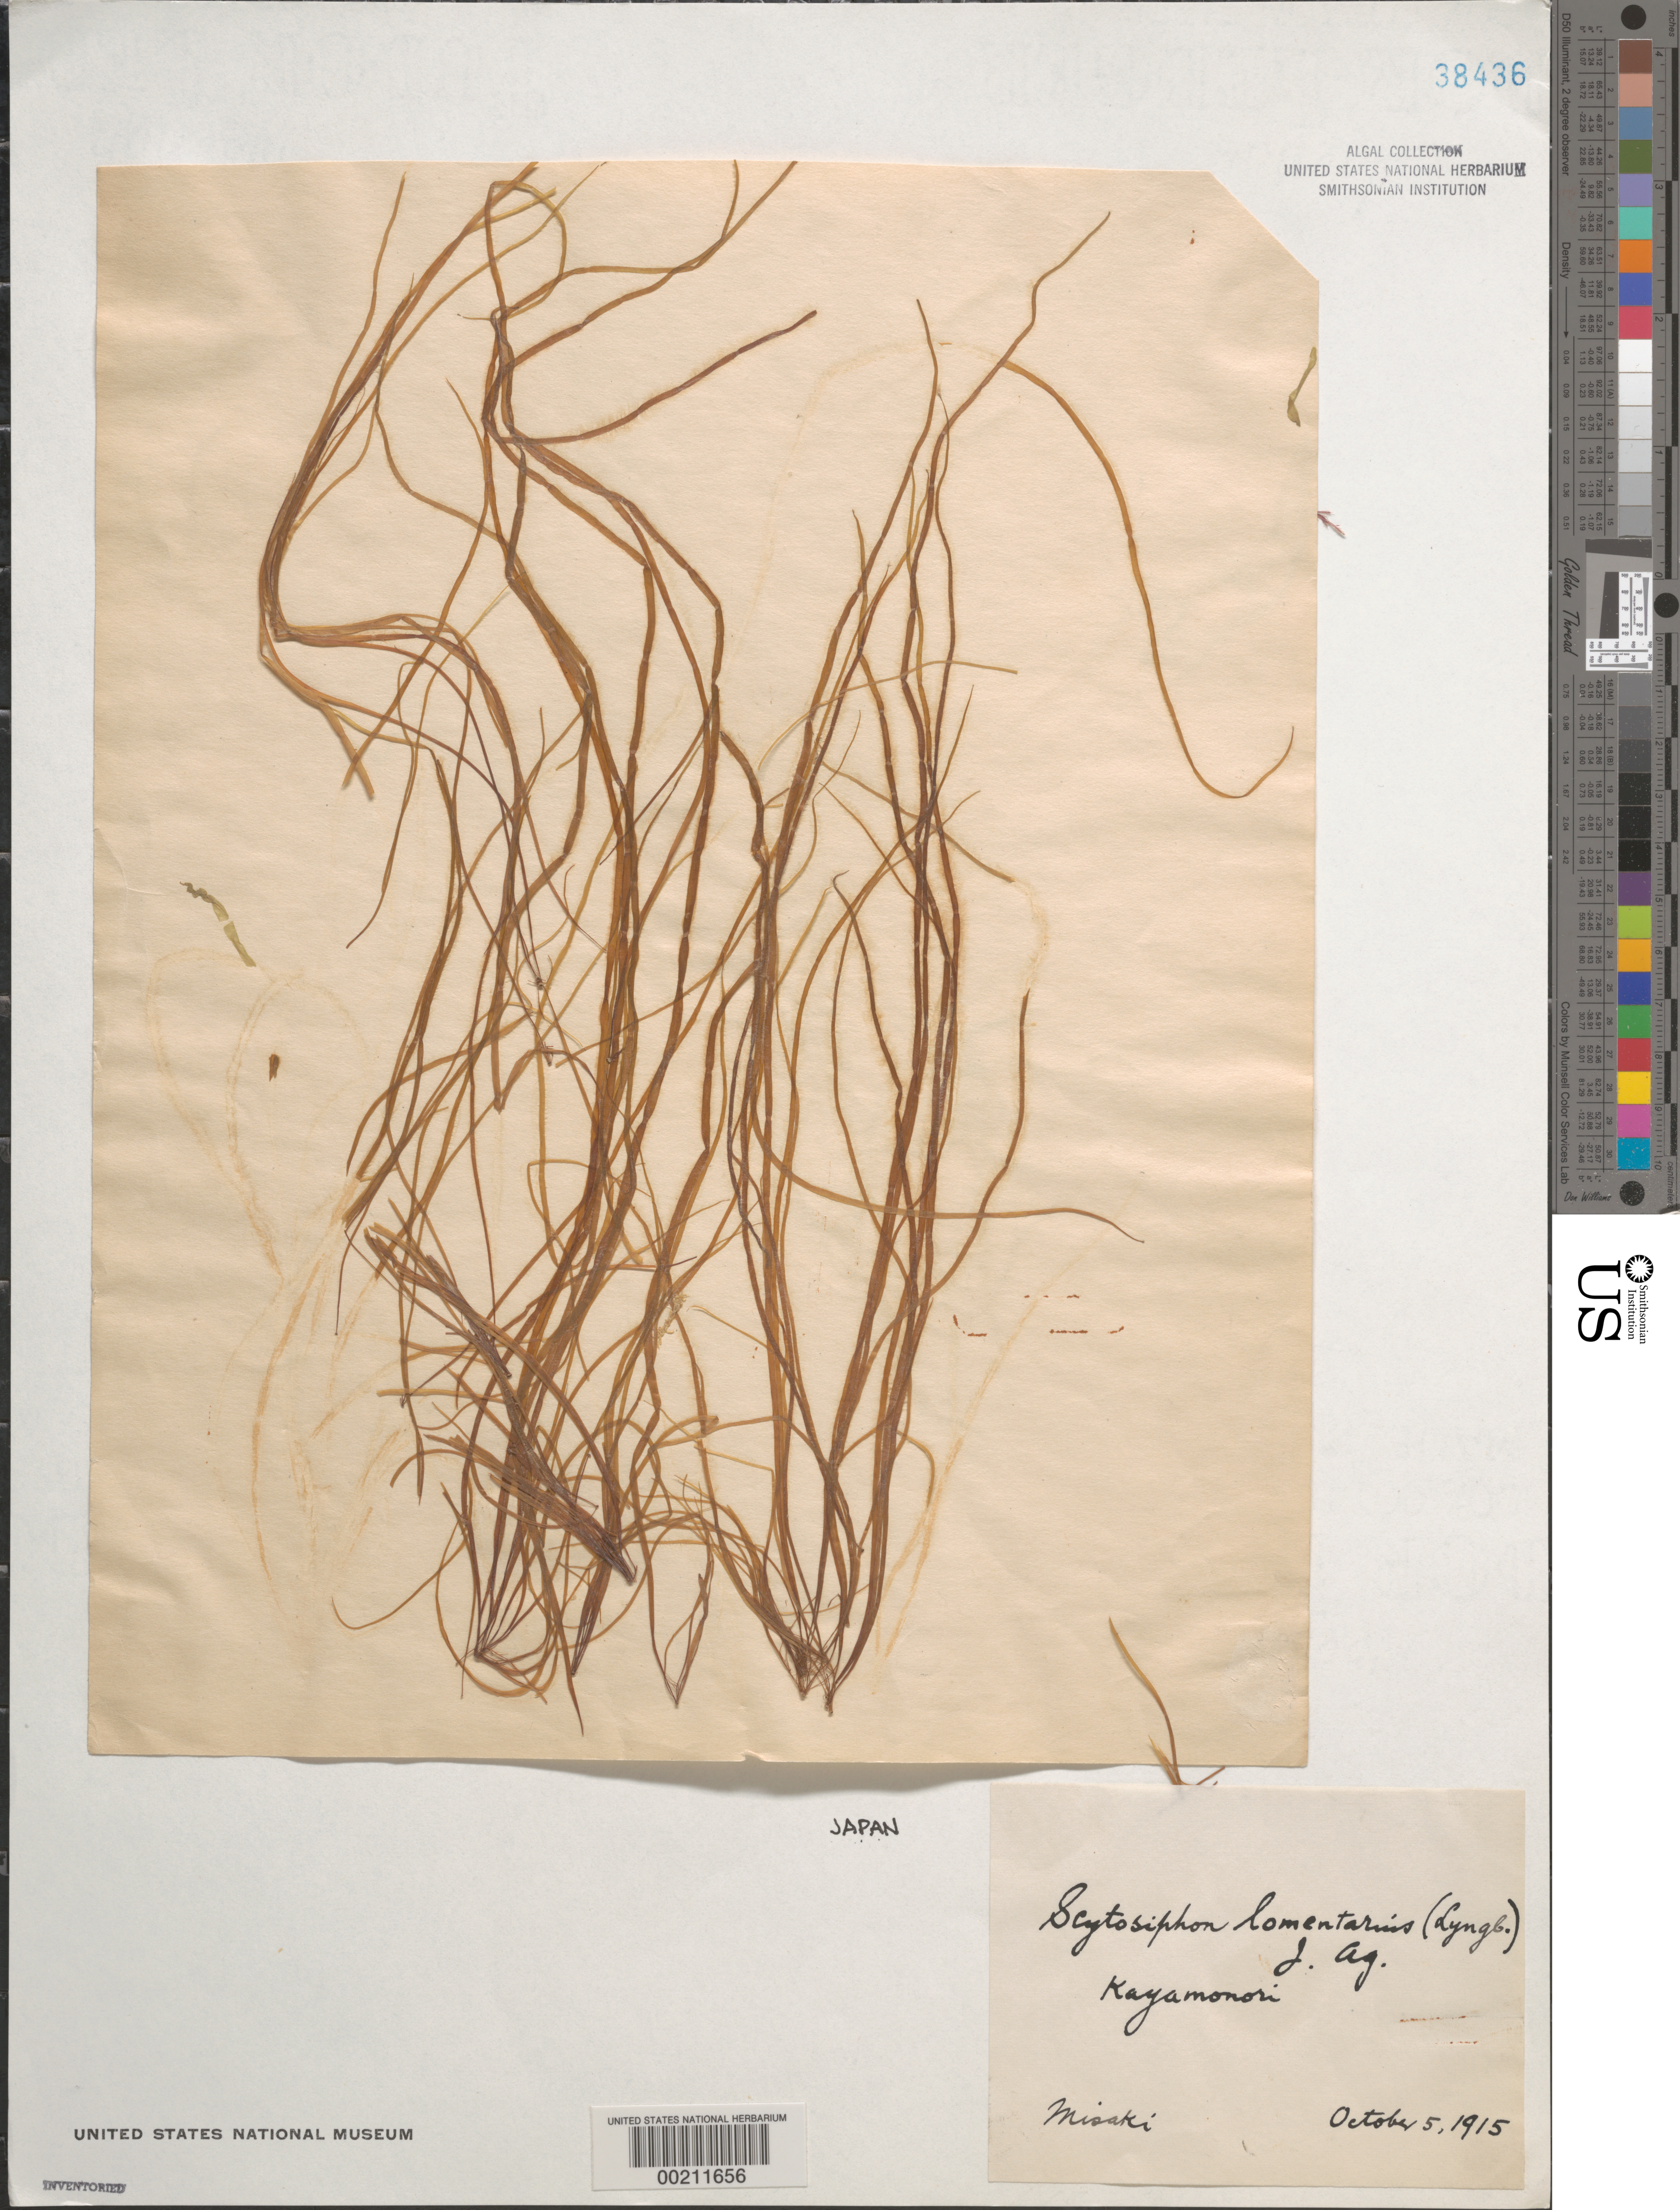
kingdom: Chromista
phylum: Ochrophyta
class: Phaeophyceae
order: Scytosiphonales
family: Scytosiphonaceae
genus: Scytosiphon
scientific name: Scytosiphon lomentaria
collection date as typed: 05 Oct 1915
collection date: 1915-10-05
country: Japan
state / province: Kanagawa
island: Honshu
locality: Misaki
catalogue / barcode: US 38436